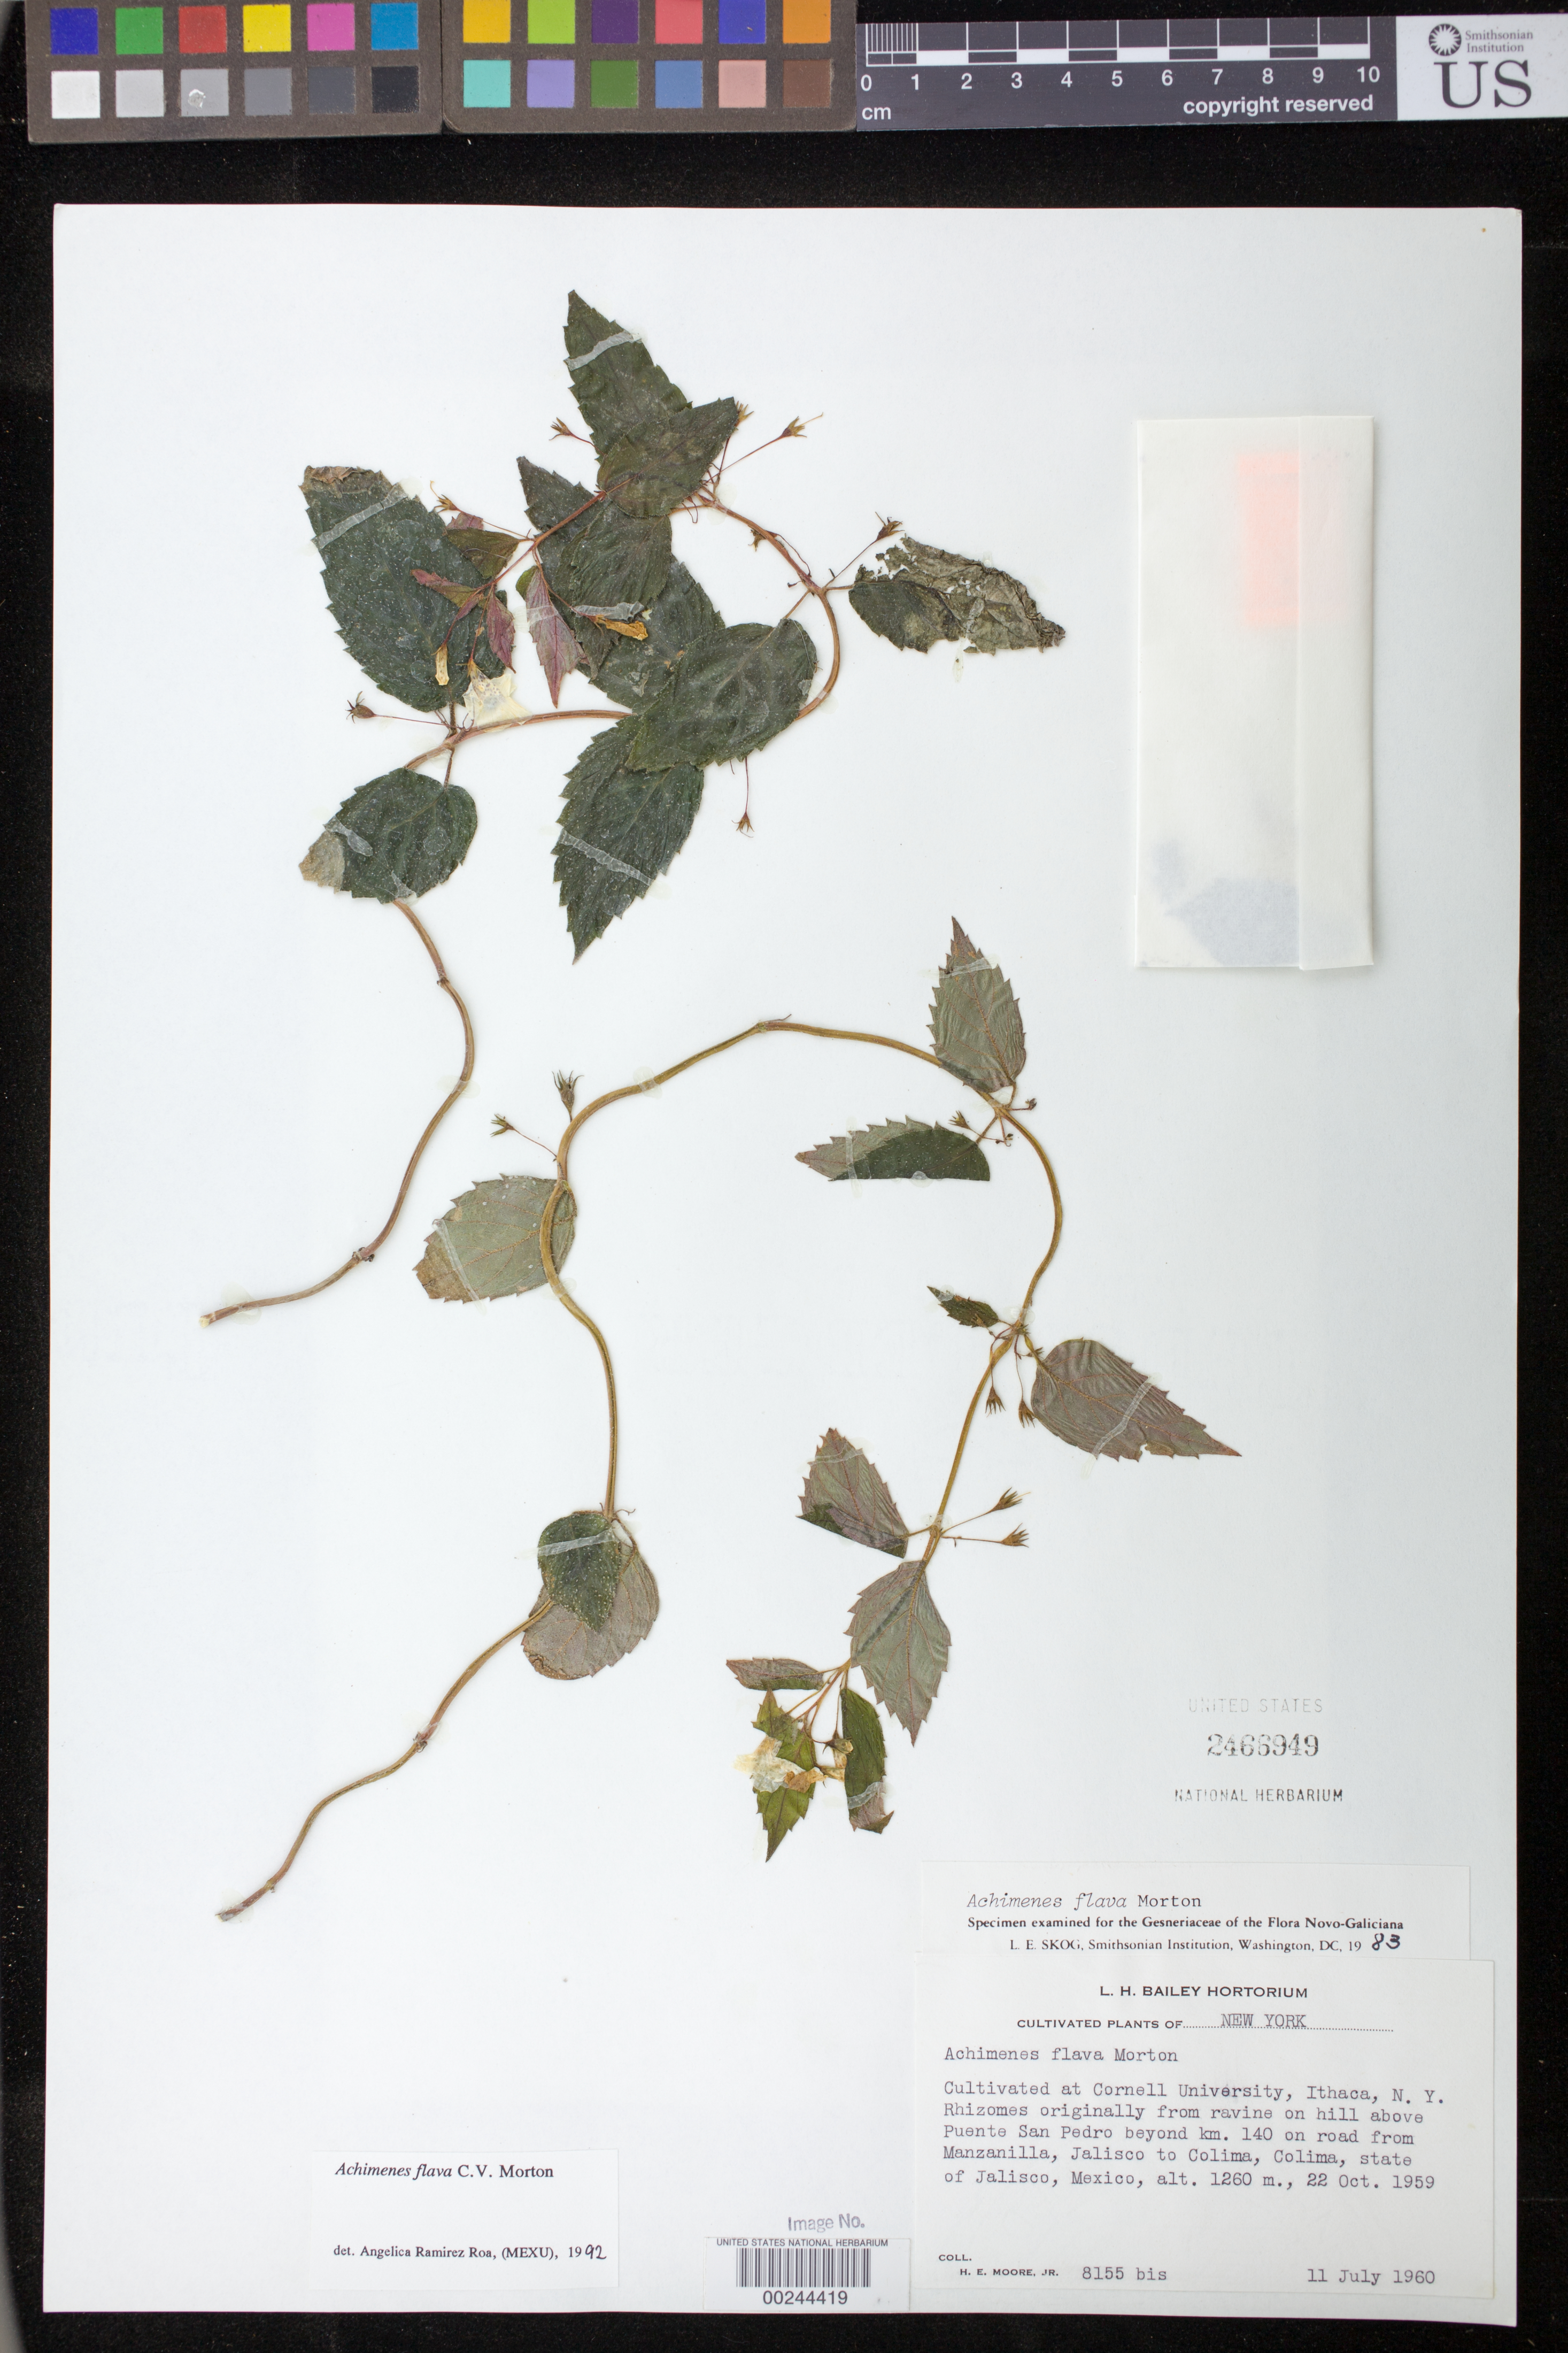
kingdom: Plantae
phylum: Tracheophyta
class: Magnoliopsida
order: Lamiales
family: Gesneriaceae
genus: Achimenes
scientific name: Achimenes flava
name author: C.V. Morton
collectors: H. E. Moore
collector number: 8155 bis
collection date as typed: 11 Jul 1960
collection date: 1960-07-11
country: Mexico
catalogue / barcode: US 2466949